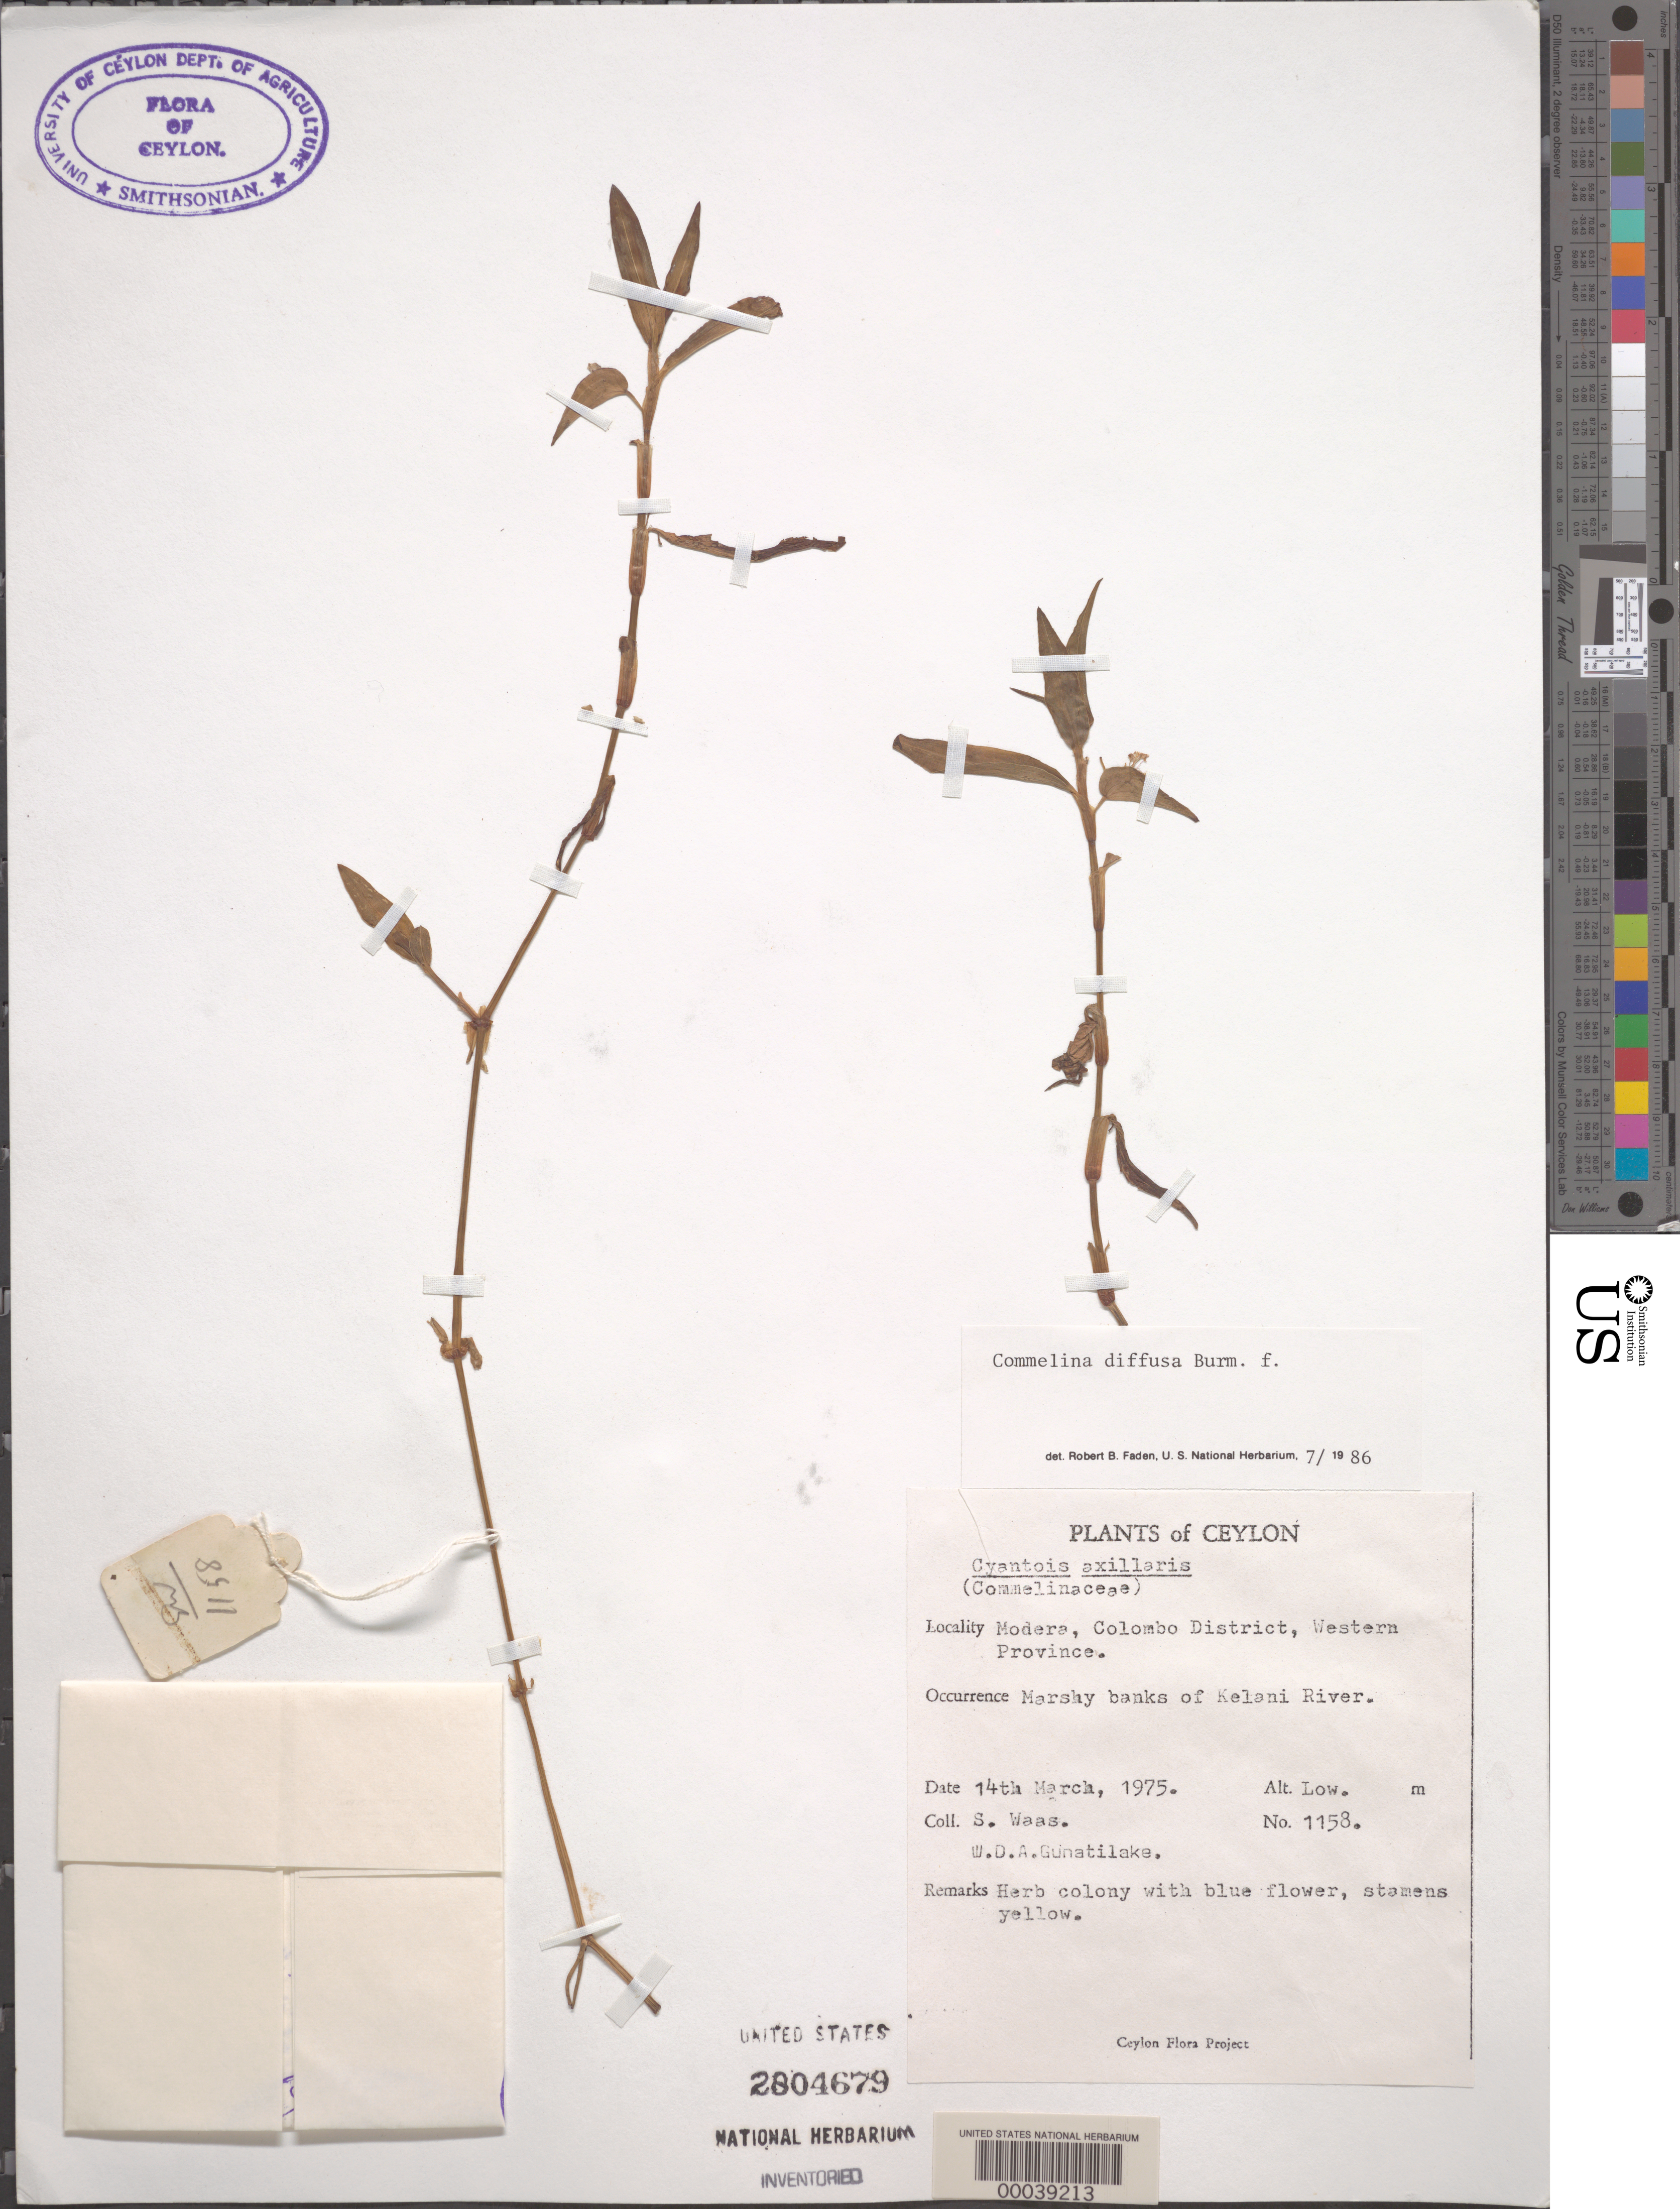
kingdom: Plantae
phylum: Tracheophyta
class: Liliopsida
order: Commelinales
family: Commelinaceae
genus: Commelina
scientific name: Commelina diffusa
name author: Burm. f.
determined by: Faden, Robert B., (US), Smithsonian Institution - National Museum of Natural History (UNITED STATES)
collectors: S. Waas & W. D. Gunatilake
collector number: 1158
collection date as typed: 14 Mar 1975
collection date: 1975-03-14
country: Sri Lanka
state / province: Western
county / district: Colombo Dist.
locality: Modera, on kelani river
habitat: Marshy river banks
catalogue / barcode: US 2804679